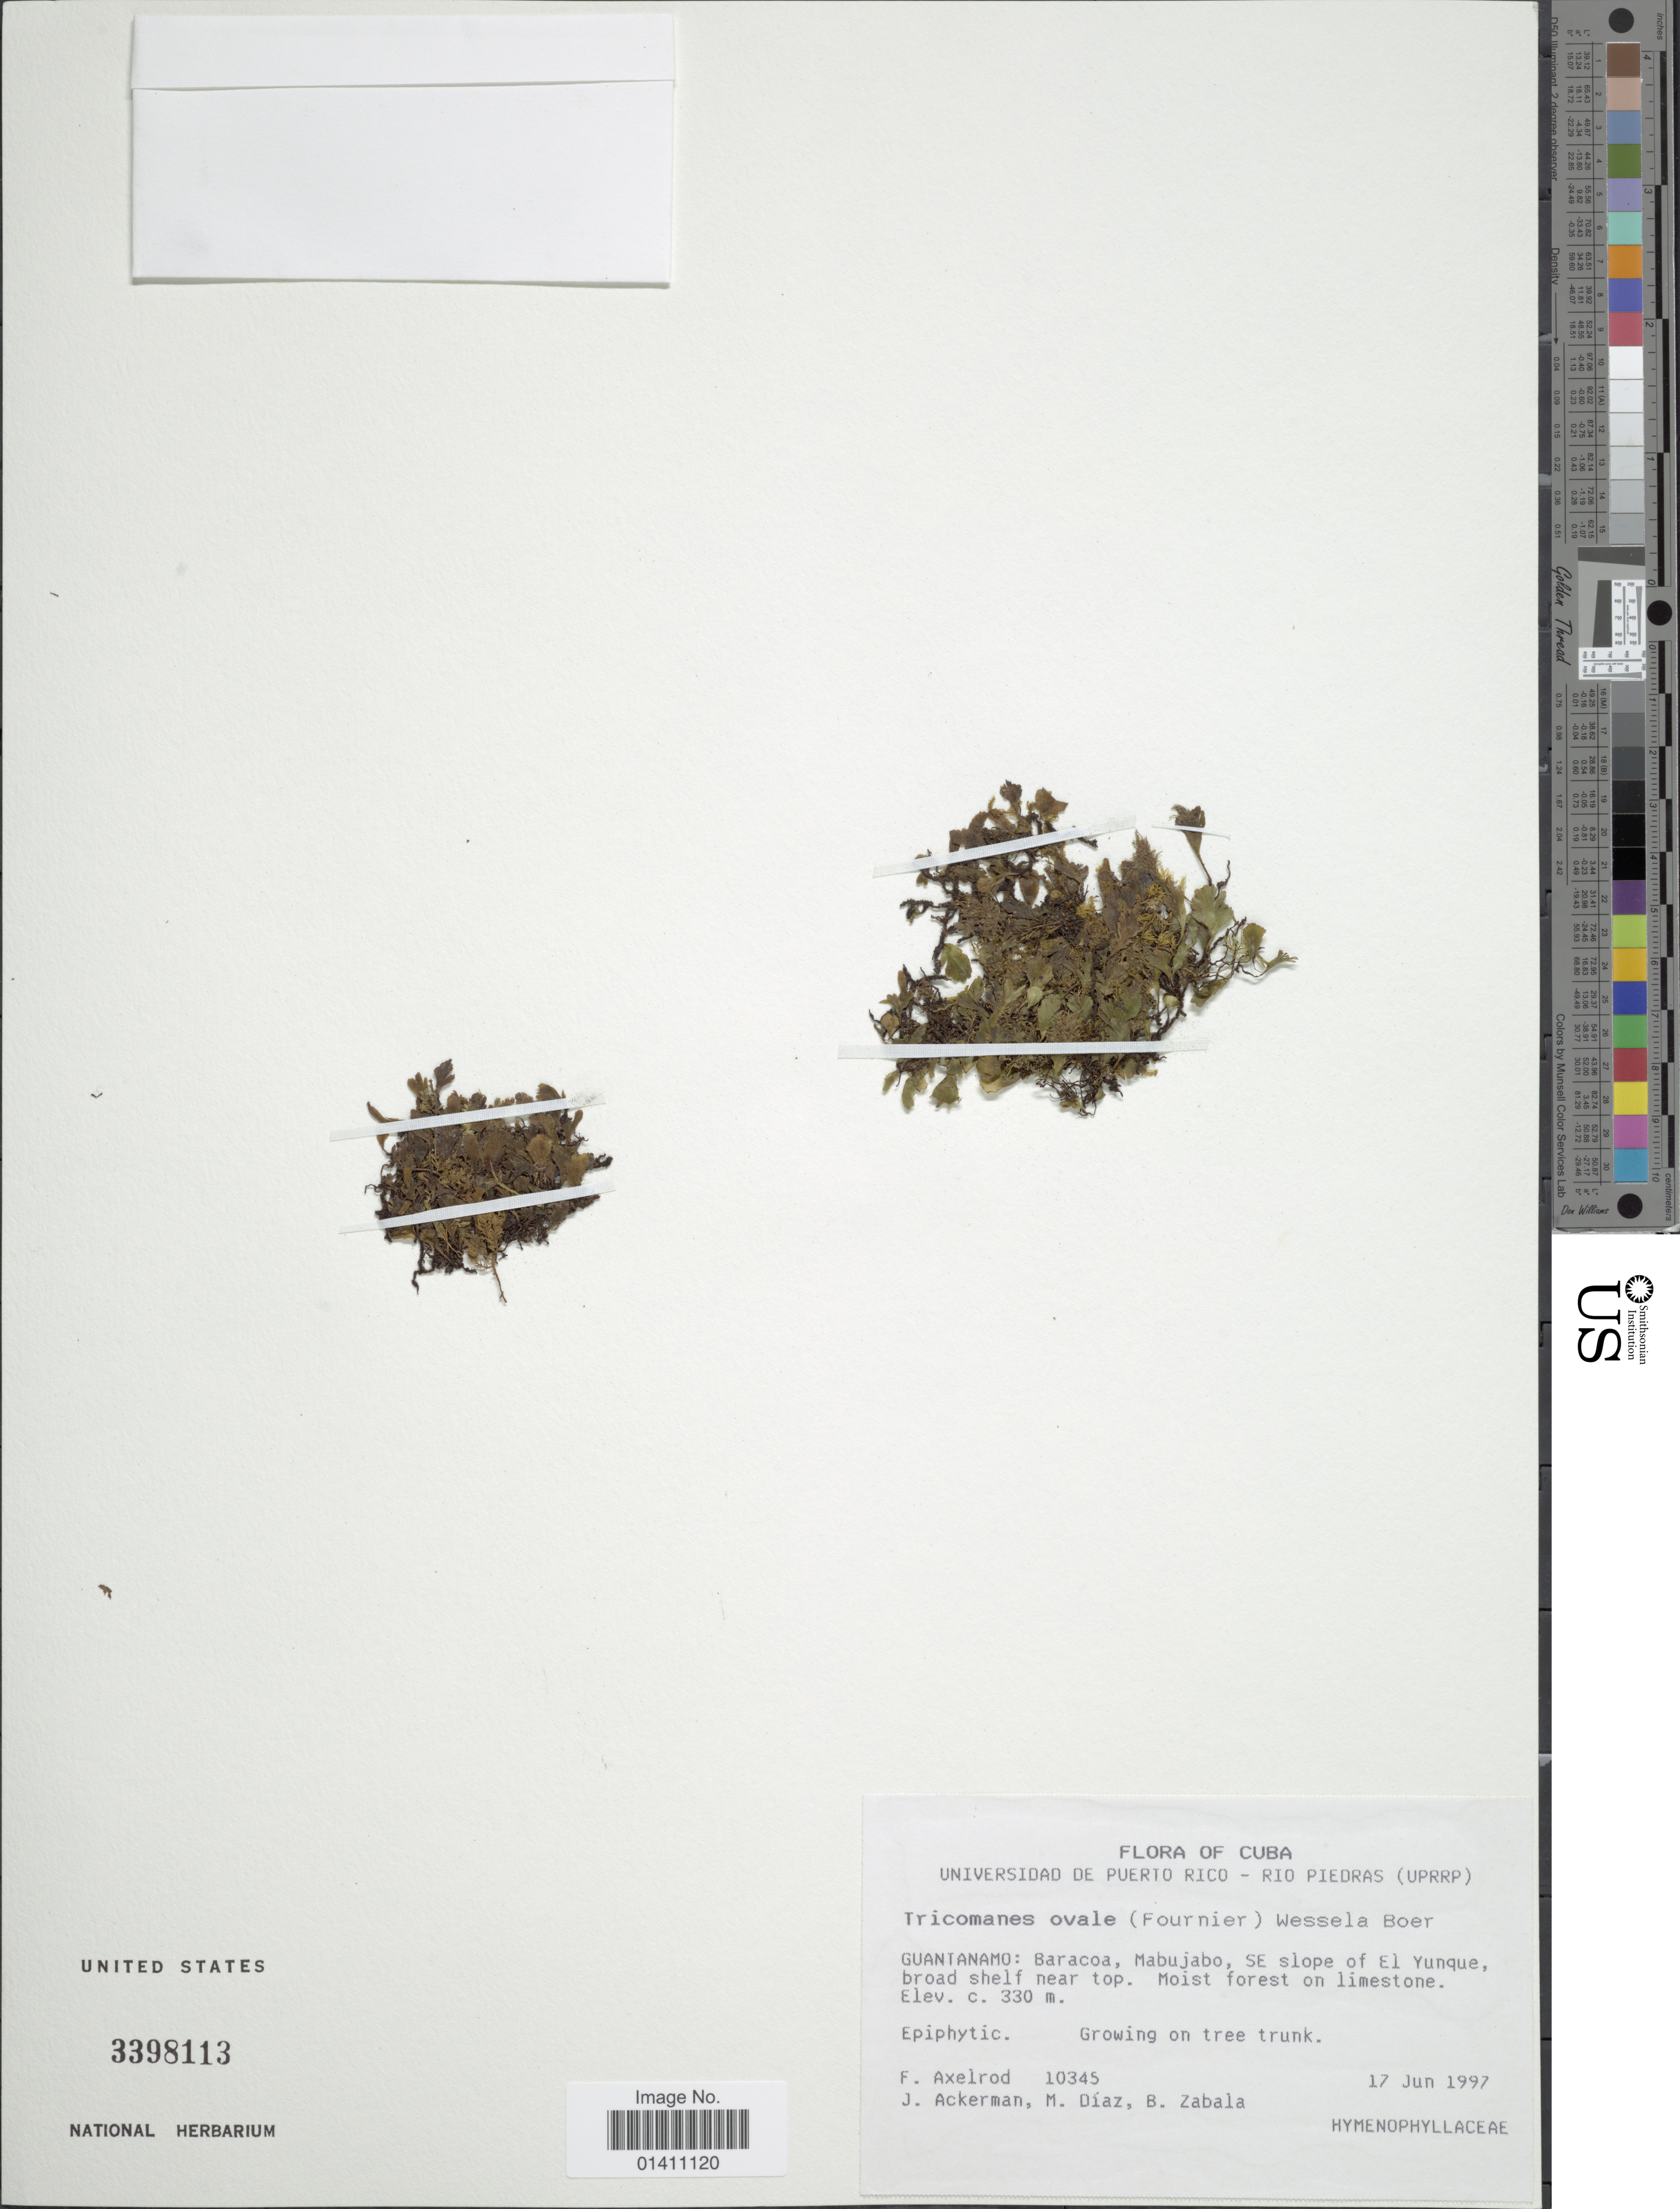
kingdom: Plantae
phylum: Tracheophyta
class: Polypodiopsida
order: Hymenophyllales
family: Hymenophyllaceae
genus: Didymoglossum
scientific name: Didymoglossum ovale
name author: E. Fourn.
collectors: F. Axelrod, J. Ackerman, M. Diaz & B. Zabala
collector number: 10345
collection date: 1997-06-17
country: Cuba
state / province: Guantánamo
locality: Baracoa, Mabujabo, SE slope of El Yunque, broad shelf near top.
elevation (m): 330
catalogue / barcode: US 3398113